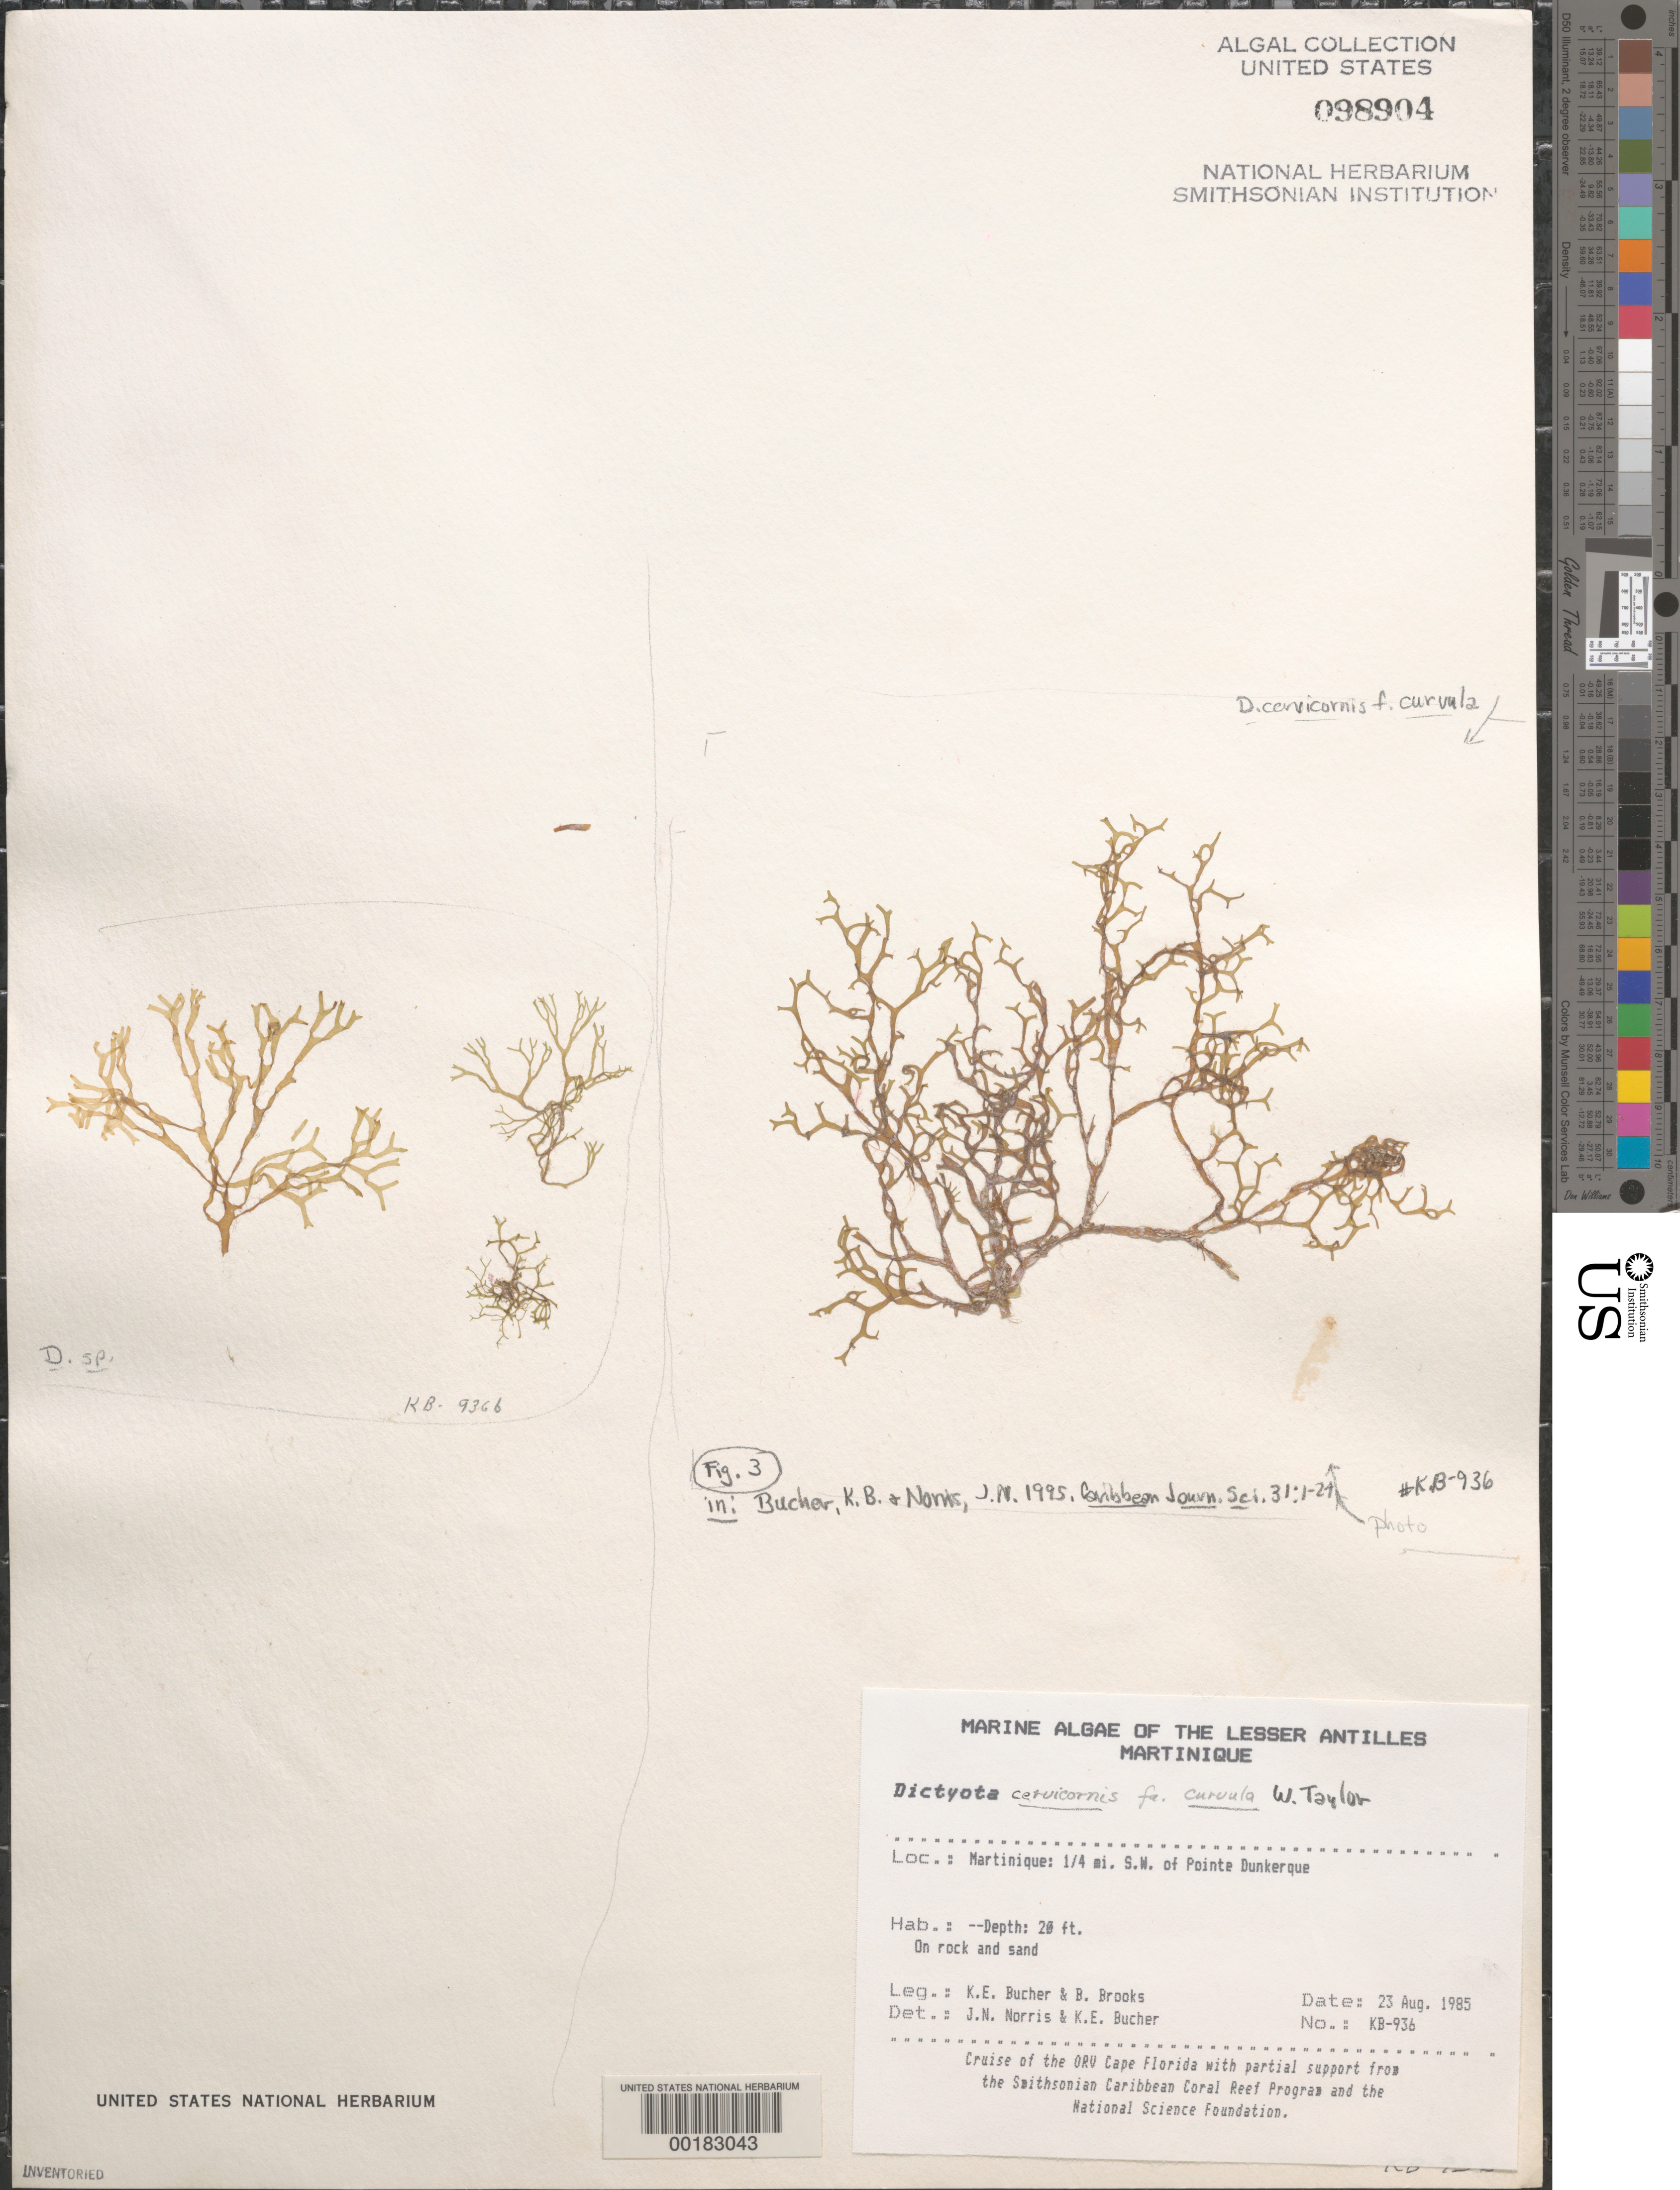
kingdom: Chromista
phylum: Ochrophyta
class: Phaeophyceae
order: Dictyotales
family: Dictyotaceae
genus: Dictyota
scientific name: Dictyota cervicornis f. curvula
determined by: Norris, J. N.; Bucher, K. E.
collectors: K. E. Bucher & B. Brooks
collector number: Kb-936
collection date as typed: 23 Aug 1985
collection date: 1985-08-23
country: Martinique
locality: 1/4th mile southwest of Pointe Dunkerque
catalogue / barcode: US 98904